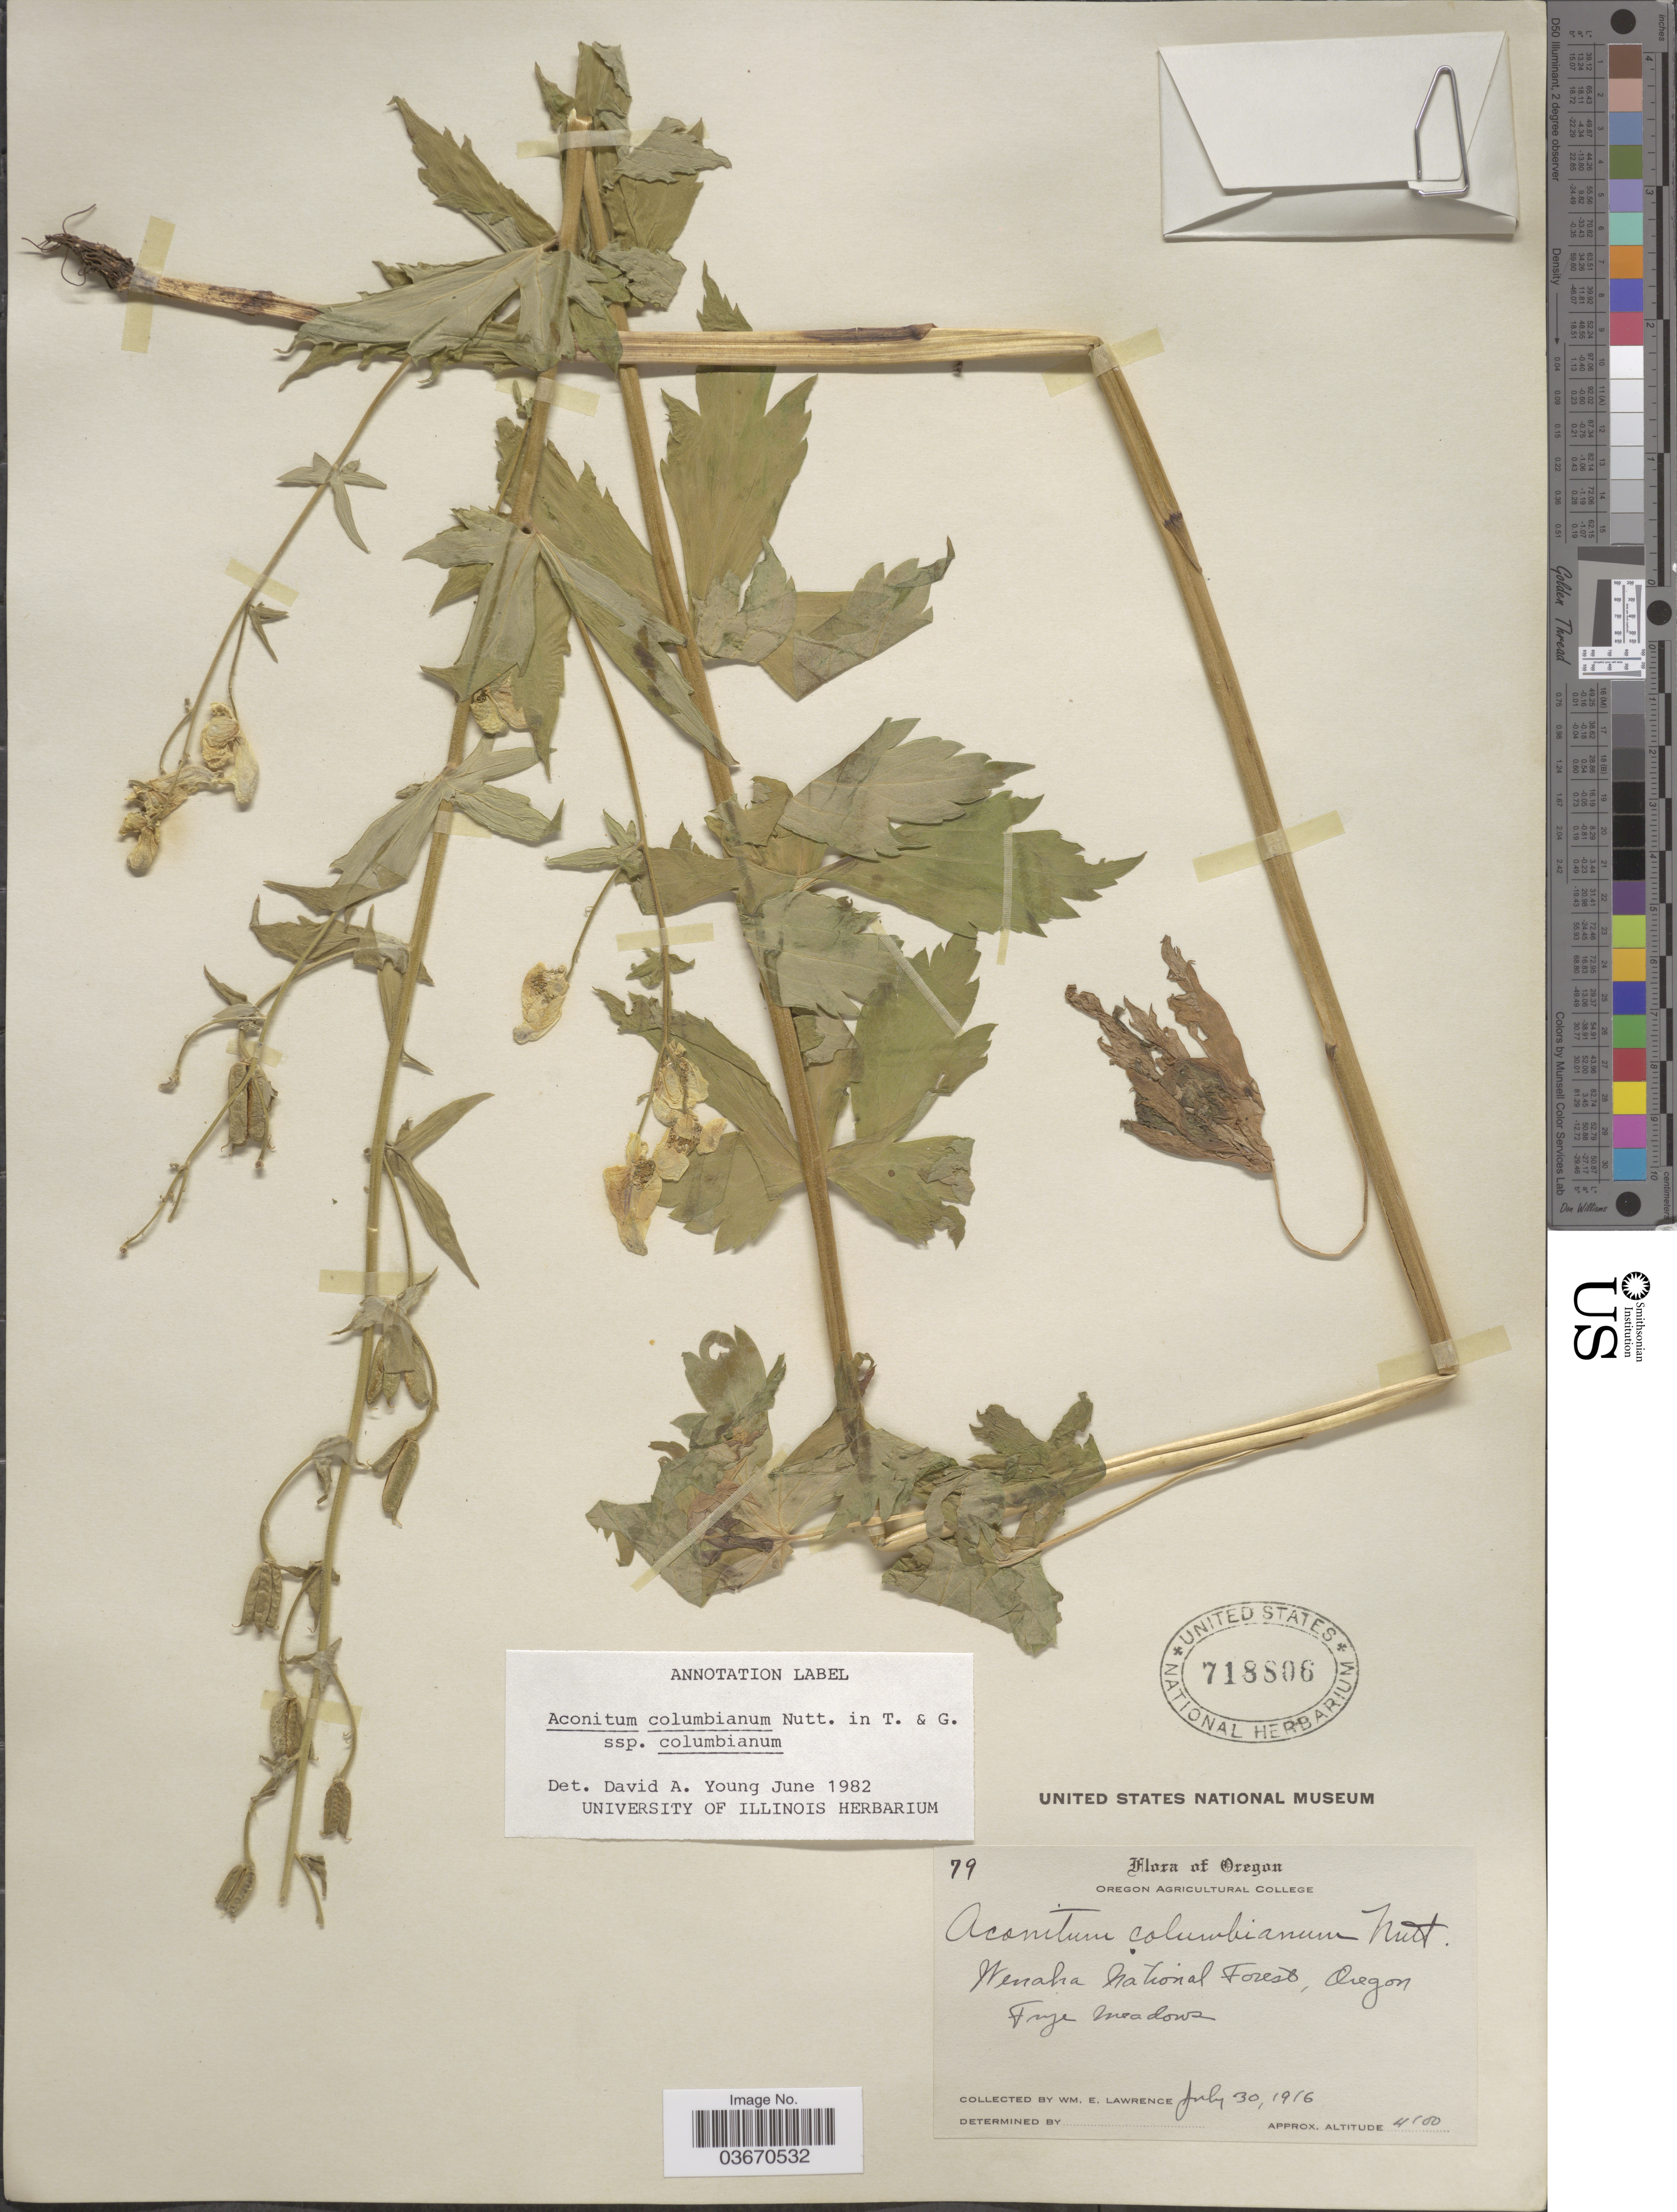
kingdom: Plantae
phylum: Tracheophyta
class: Magnoliopsida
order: Ranunculales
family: Ranunculaceae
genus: Aconitum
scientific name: Aconitum columbianum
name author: Nutt.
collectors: W. Lawrence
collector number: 79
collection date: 1916-07-30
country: United States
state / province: Oregon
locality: Wenaha National Forest. Frye Meadows.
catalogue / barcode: US 718806